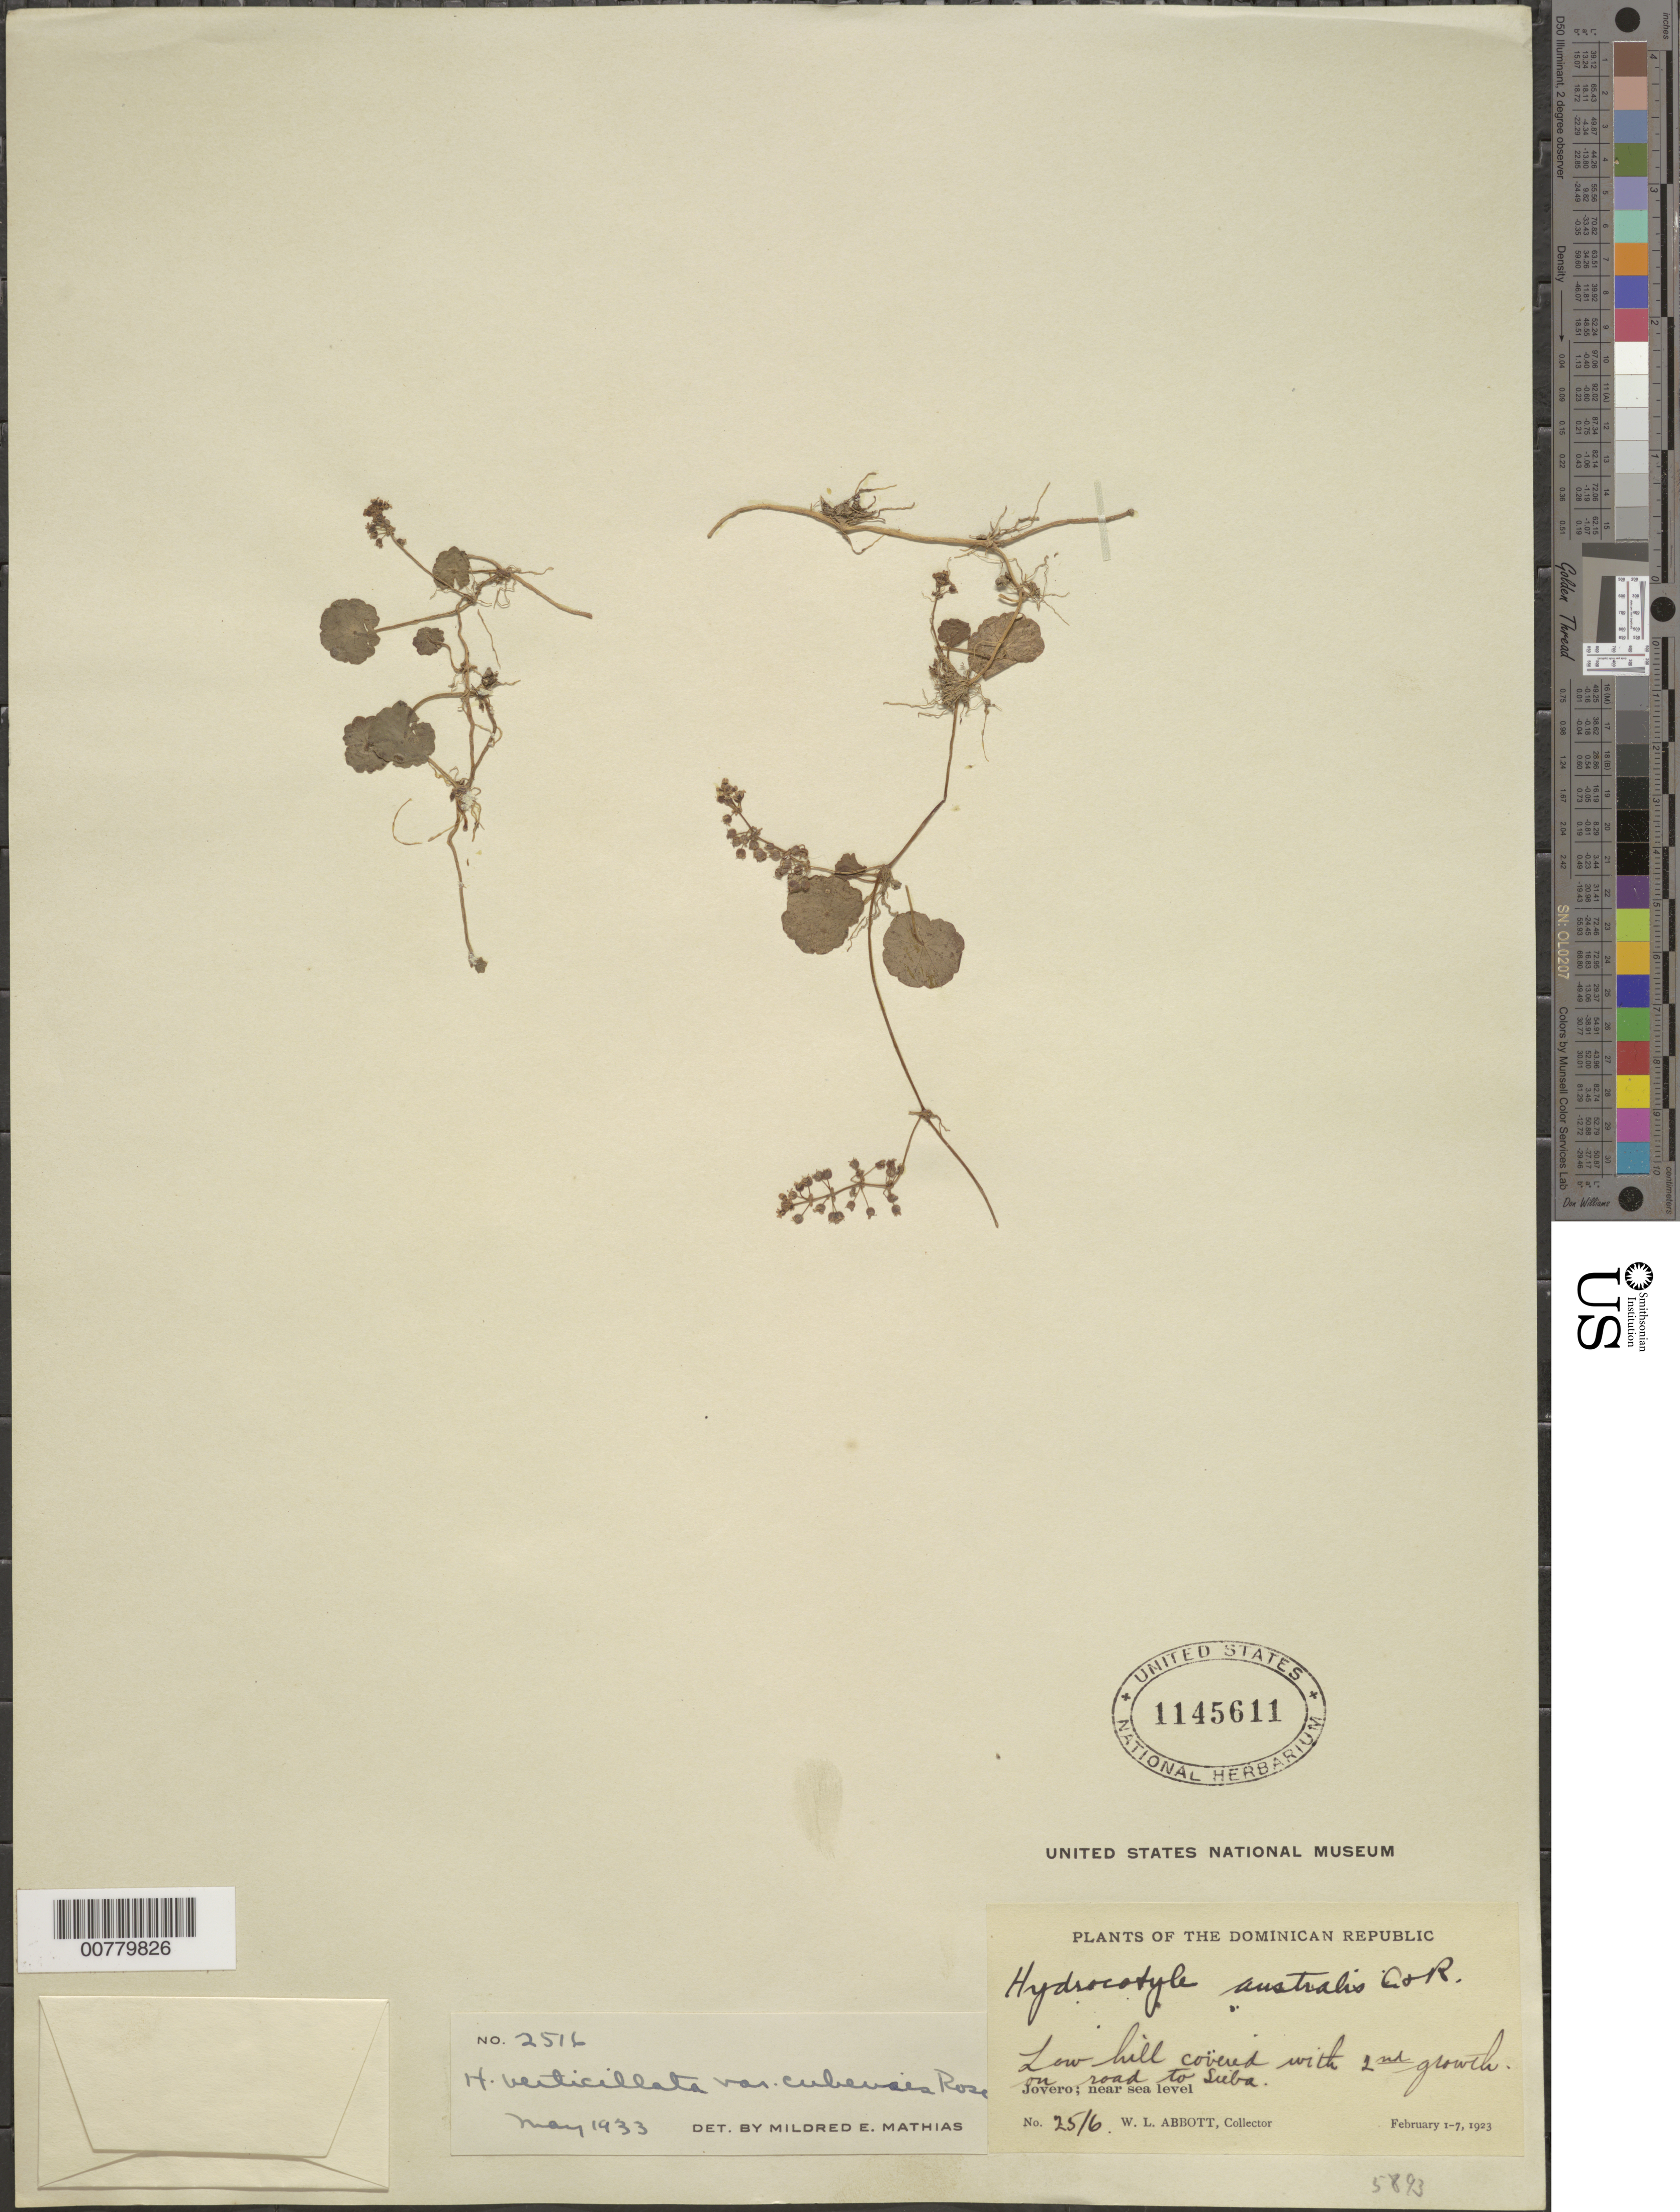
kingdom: Plantae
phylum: Tracheophyta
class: Magnoliopsida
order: Apiales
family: Araliaceae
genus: Hydrocotyle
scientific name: Hydrocotyle verticillata var. cubensis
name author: Rose ex Mathias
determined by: Mathias, M. E.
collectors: W. L. Abbott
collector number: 2516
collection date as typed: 01 Feb 1923 to 07 Feb 1923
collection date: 1923-02-01/1923-02-07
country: Dominican Republic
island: Hispaniola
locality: Jovero, on road to Seiba.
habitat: Low hill covered with second growth.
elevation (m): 0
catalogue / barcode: US 1145611